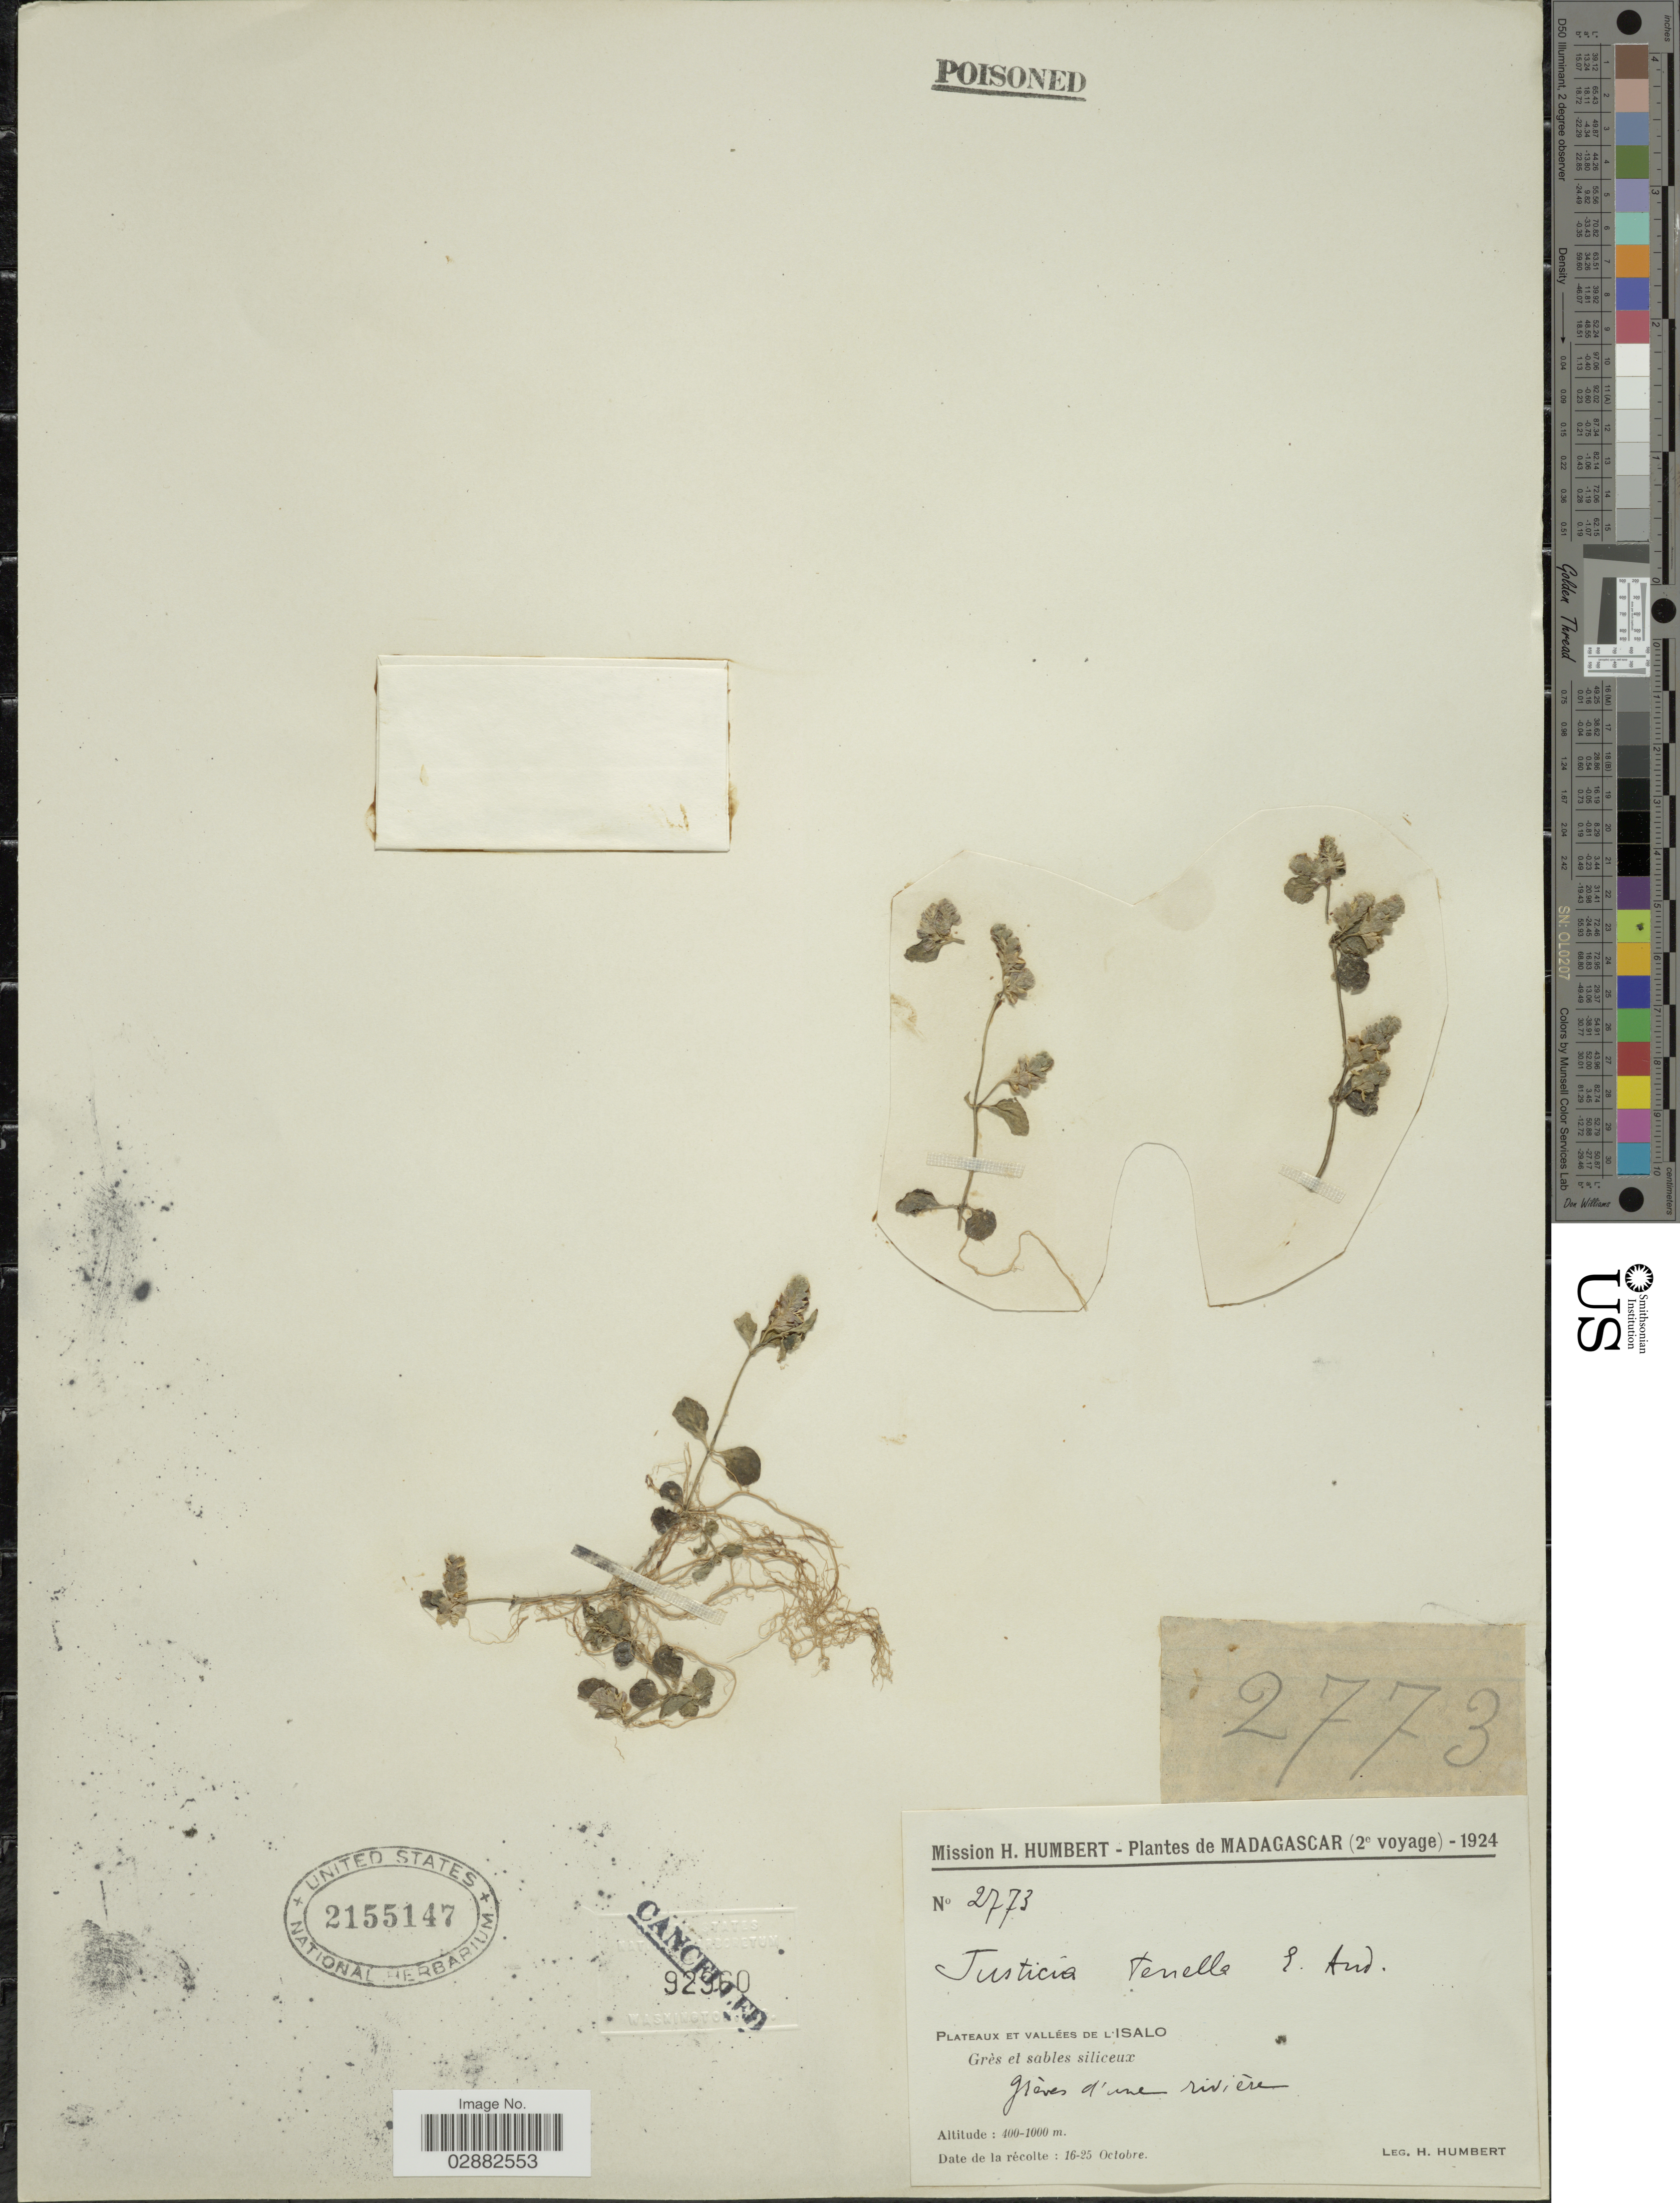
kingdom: Plantae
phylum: Tracheophyta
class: Magnoliopsida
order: Lamiales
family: Acanthaceae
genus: Justicia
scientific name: Justicia tenella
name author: (Nees) T. Anderson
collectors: H. Humbert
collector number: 2773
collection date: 1924-10-16/1924-10-25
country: Madagascar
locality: Plateaux et vallées de l'Isalo.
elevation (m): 400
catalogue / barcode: US 2155147